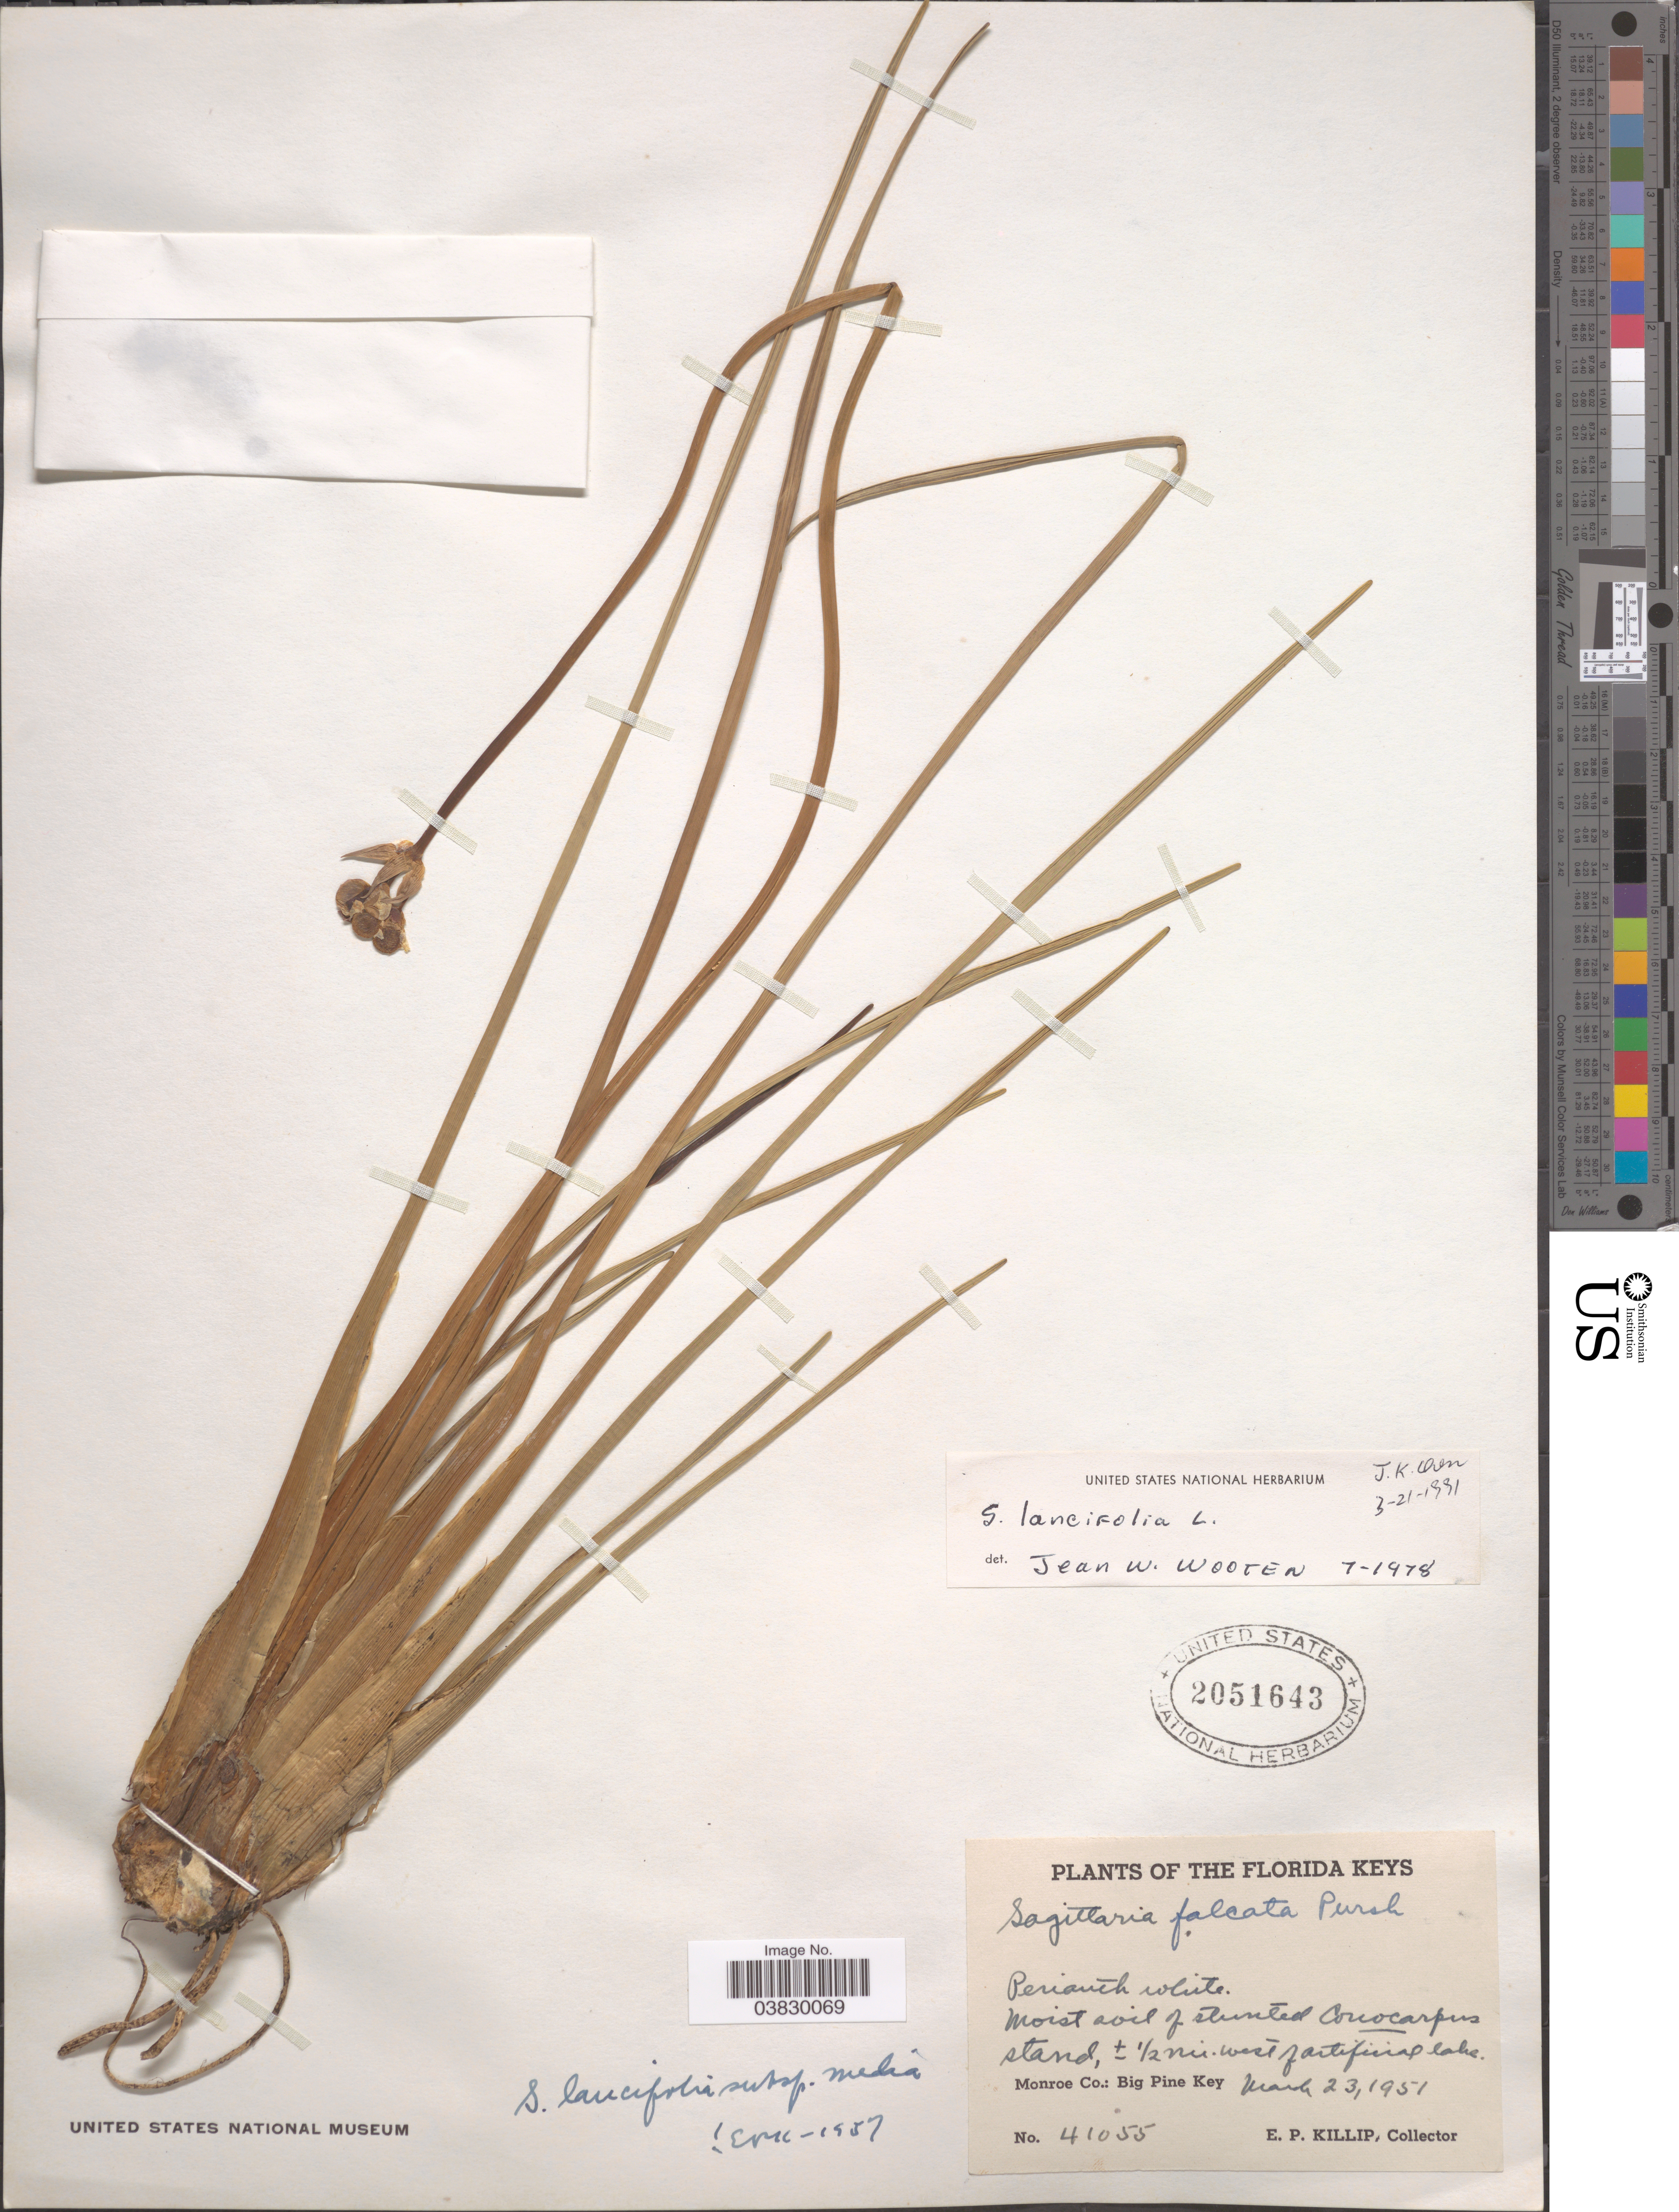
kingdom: Plantae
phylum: Tracheophyta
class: Liliopsida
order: Alismatales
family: Alismataceae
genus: Sagittaria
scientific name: Sagittaria lancifolia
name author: L.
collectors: E. P. Killip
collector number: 41055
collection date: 1951-03-23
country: United States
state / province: Florida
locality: The Florida Keys. ± ½ mi. west of artificial lake. Monroe Co.: Big Pine Key.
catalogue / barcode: US 2051643